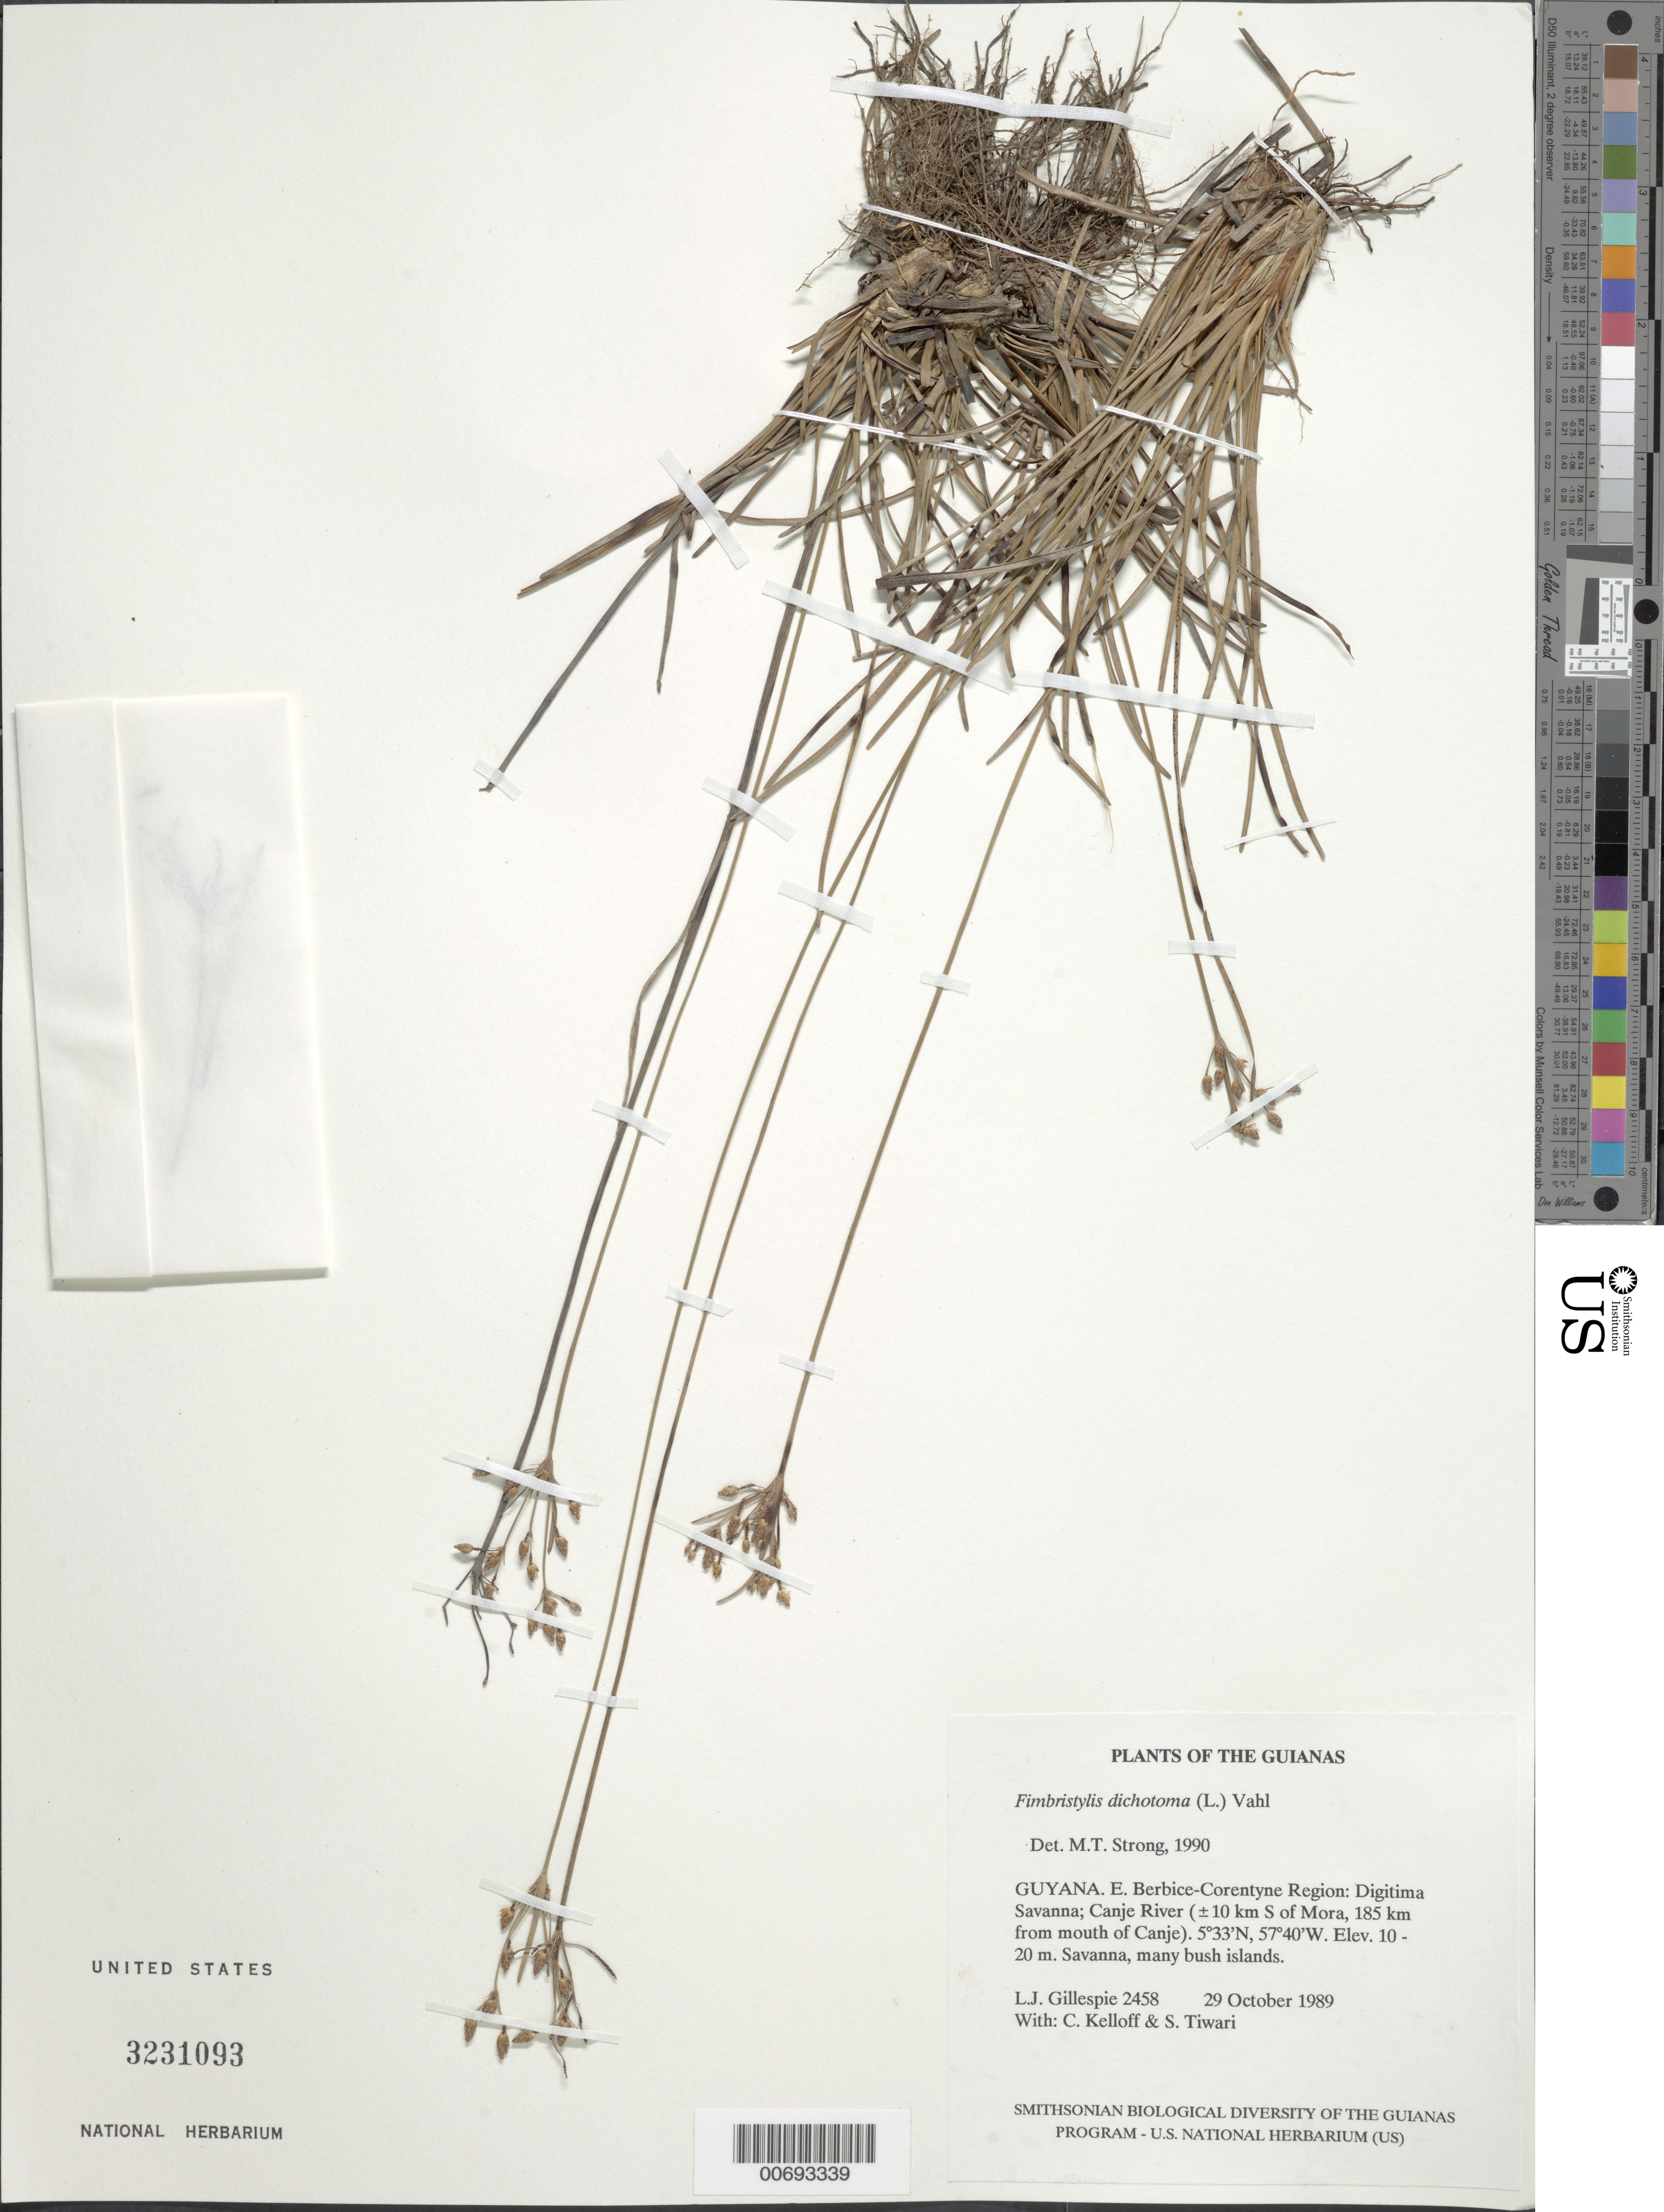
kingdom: Plantae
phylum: Tracheophyta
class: Liliopsida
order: Poales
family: Cyperaceae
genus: Fimbristylis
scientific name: Fimbristylis dichotoma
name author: (L.) Vahl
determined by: Strong, M. T., (US), Smithsonian Institution - National Museum of Natural History (UNITED STATES)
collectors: L. J. Gillespie, C. L. Kelloff & S. Tiwari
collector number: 2458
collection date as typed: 29 October 1989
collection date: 1989-10-29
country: Guyana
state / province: E. Berbice-Corentyne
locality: Digitima Savanna, Canje River ±20 km S of Mora, 185 km from mouth of Canje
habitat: Savanna, many bush islands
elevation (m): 10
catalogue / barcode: US 3231093